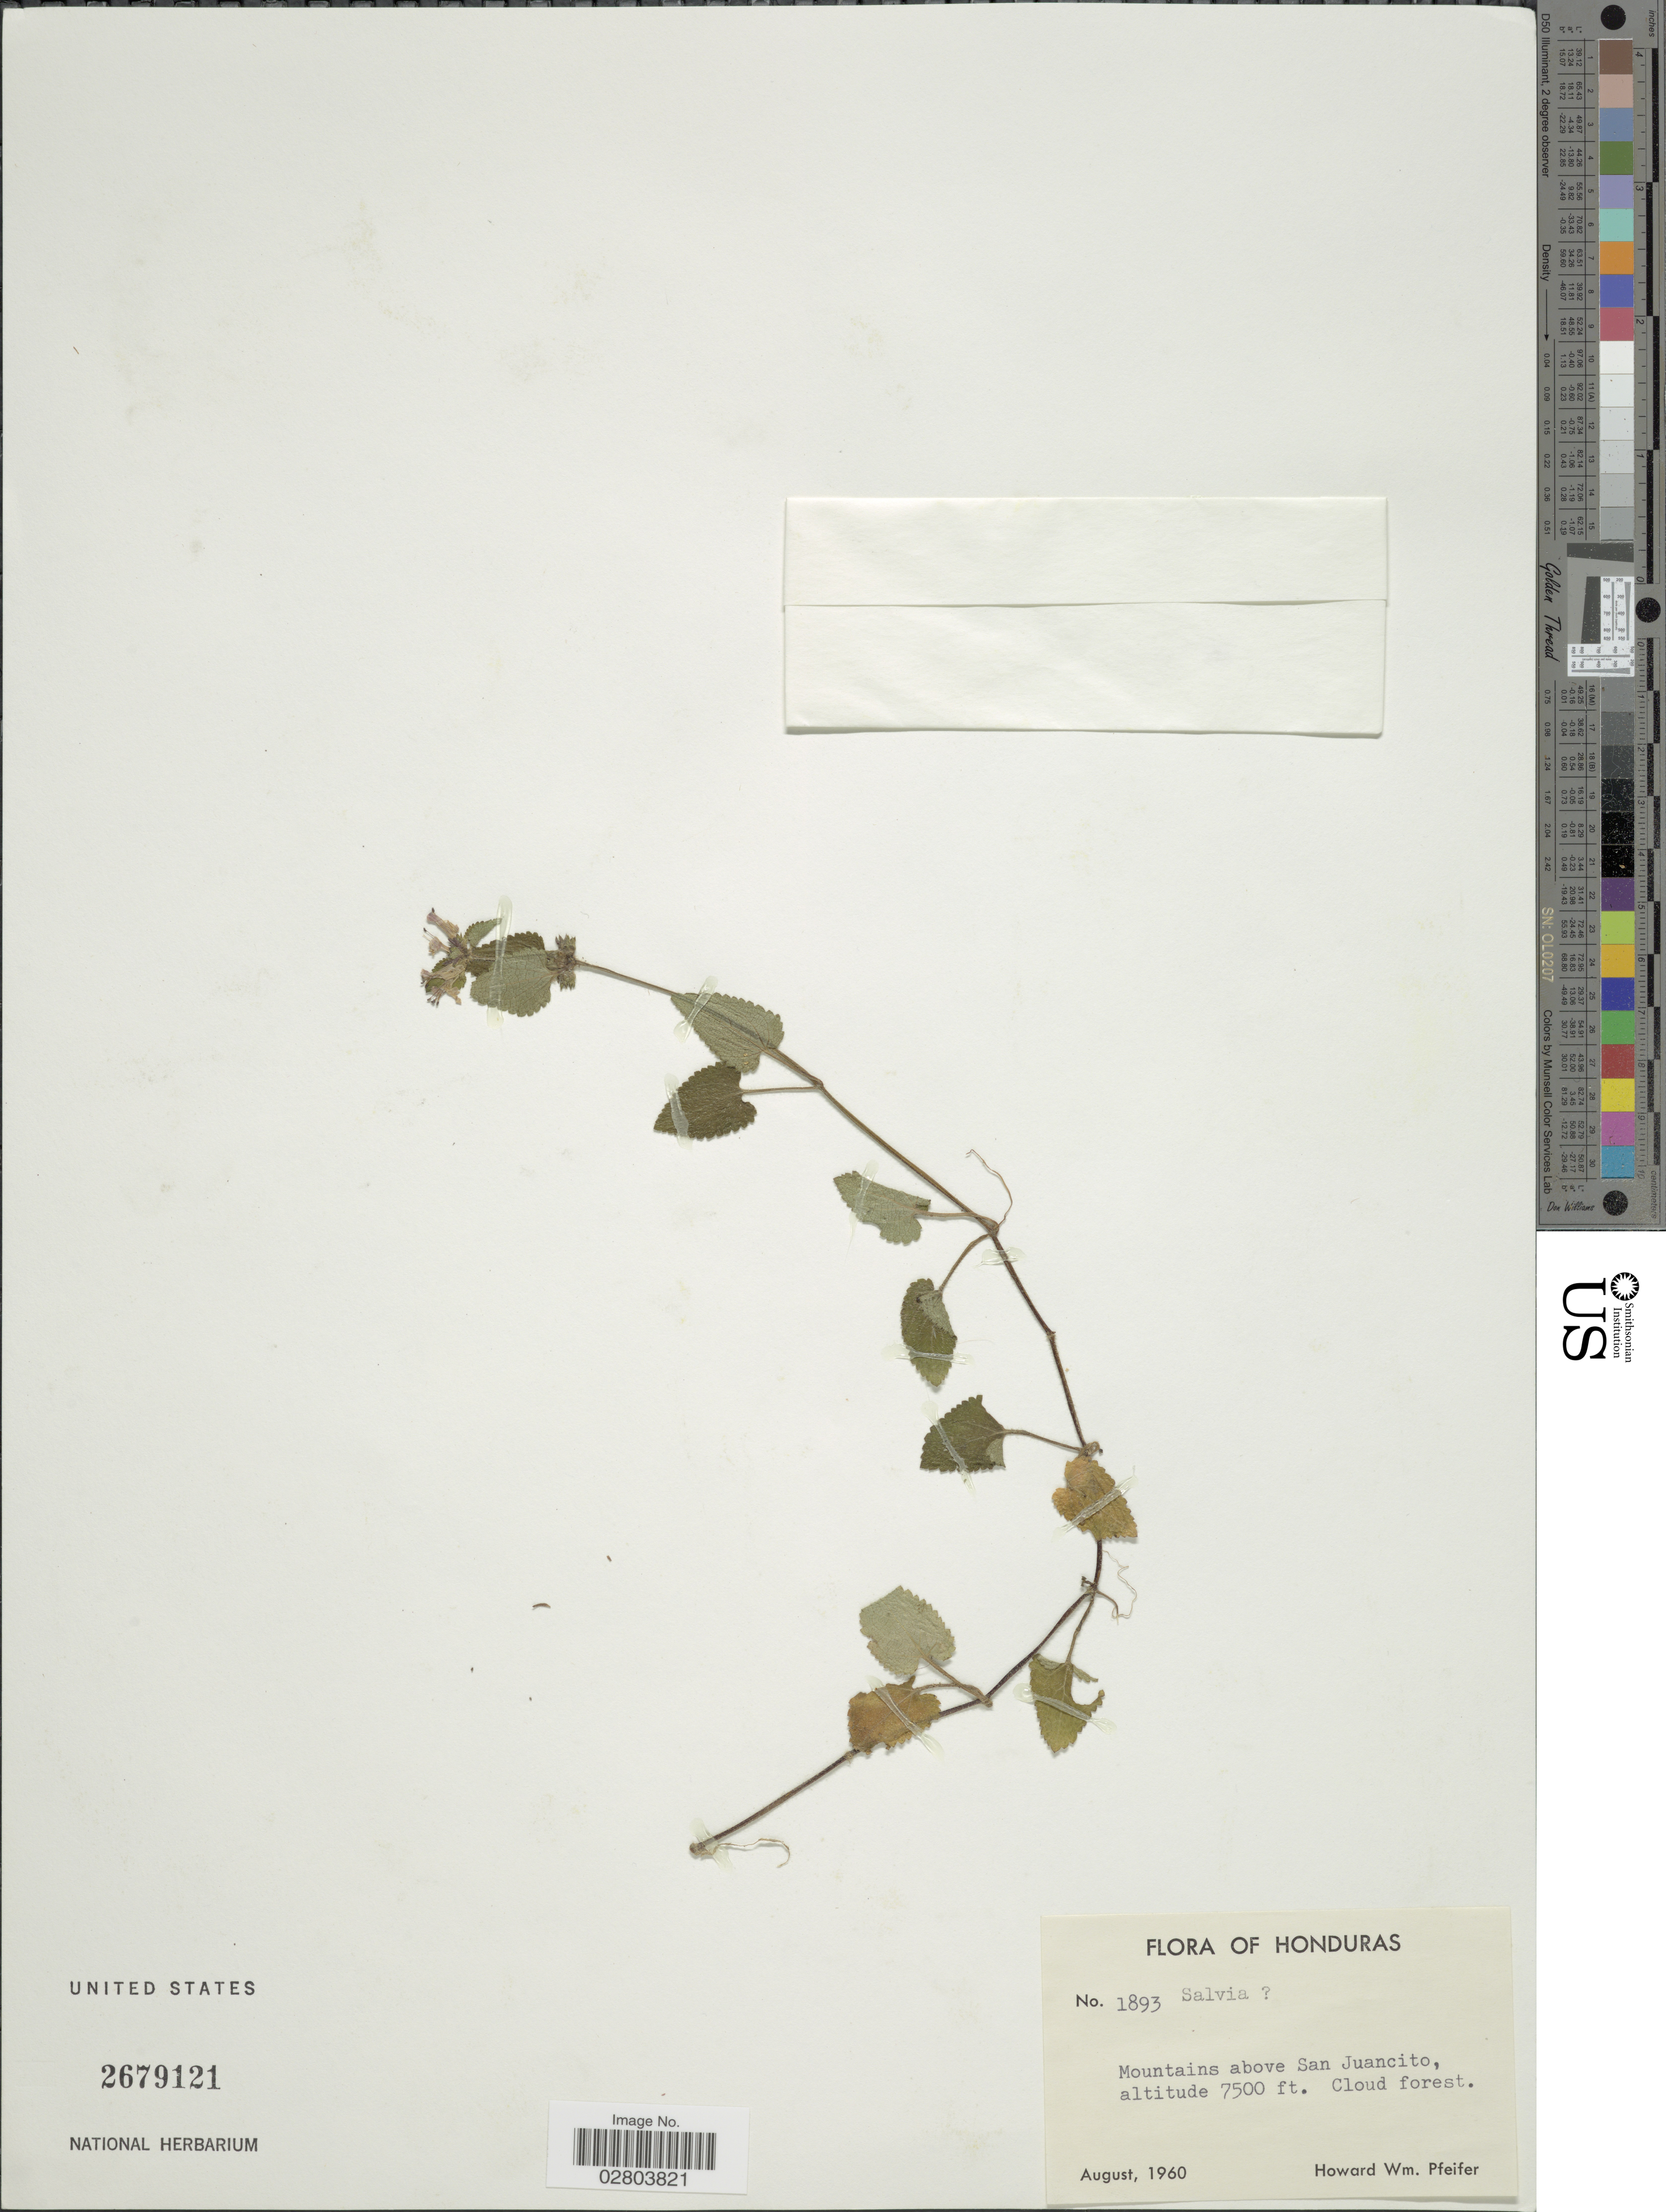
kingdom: Plantae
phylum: Tracheophyta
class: Magnoliopsida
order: Lamiales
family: Lamiaceae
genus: Salvia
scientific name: Salvia sp.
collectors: H. W. Pfeifer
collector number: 1893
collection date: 1960-08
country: Honduras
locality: Mountains above San Juancito.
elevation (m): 2286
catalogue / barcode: US 2679121